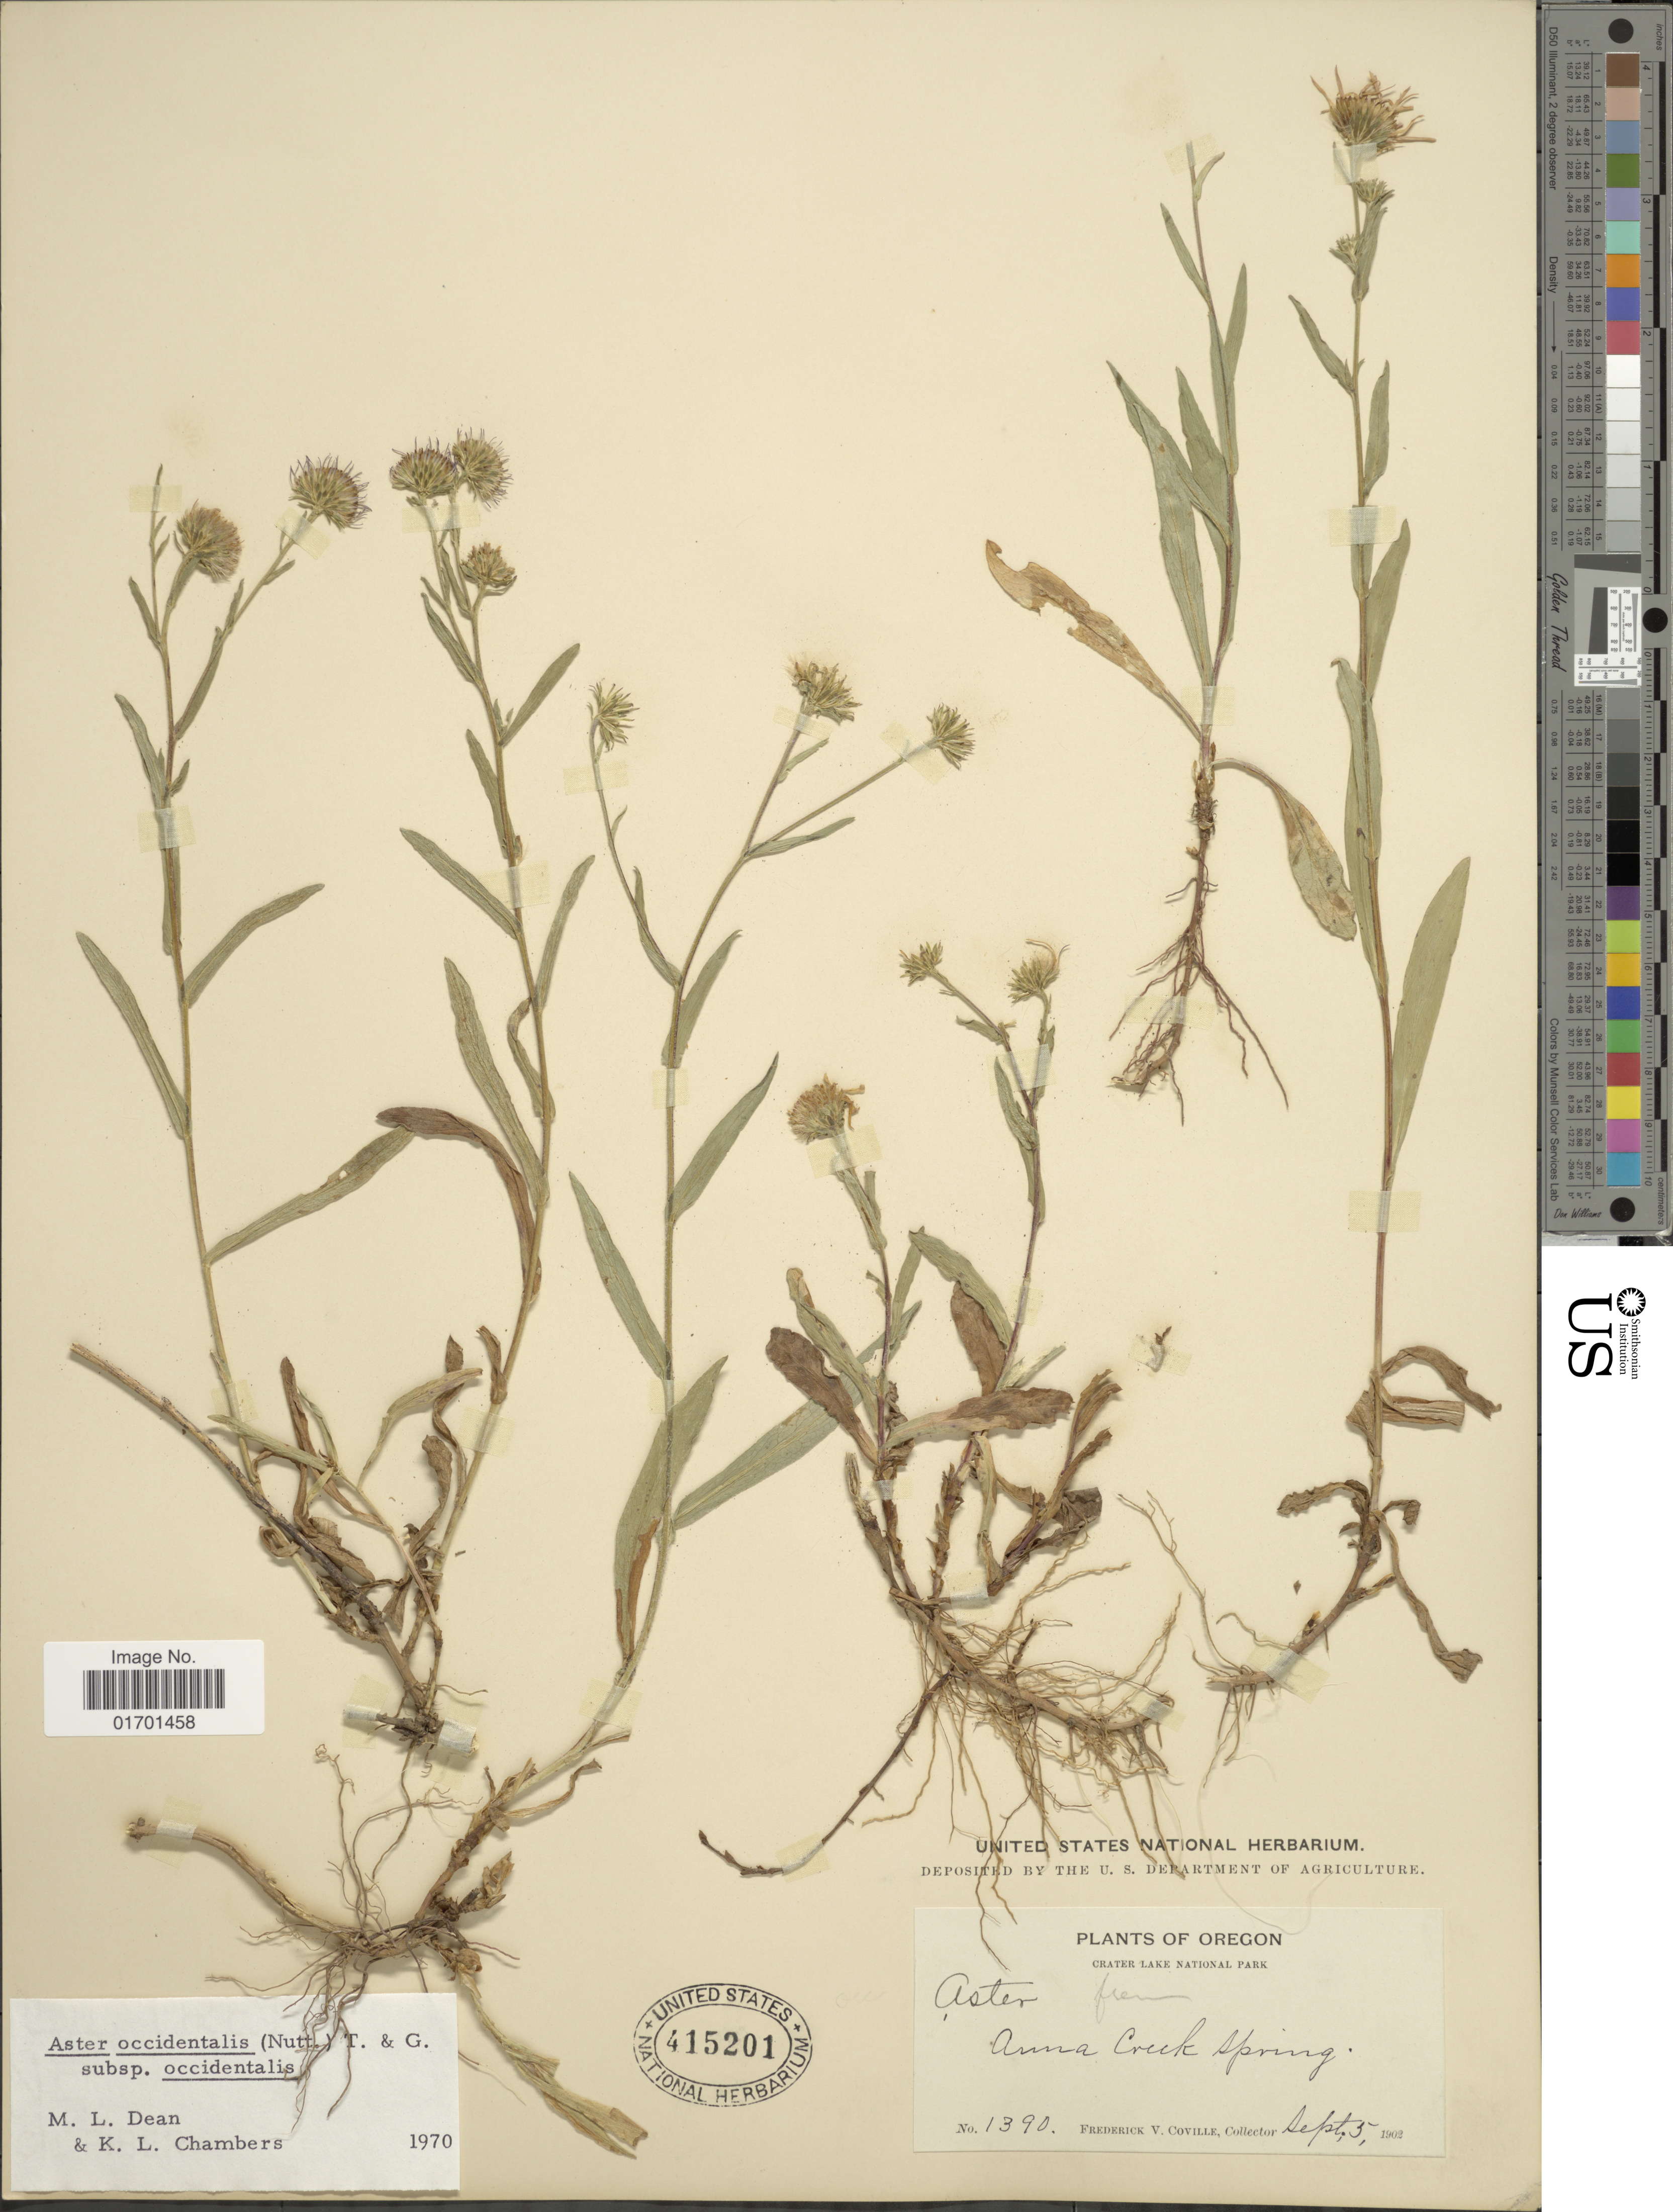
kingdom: Plantae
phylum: Tracheophyta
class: Magnoliopsida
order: Asterales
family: Asteraceae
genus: Symphyotrichum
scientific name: Symphyotrichum spathulatum var. spathulatum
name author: (Lindl.) G.L. Nesom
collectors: F. V. Coville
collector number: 1390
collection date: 1902-09-05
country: United States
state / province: Oregon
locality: Crater Lake National Park, Anna Creek Spring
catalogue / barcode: US 415201